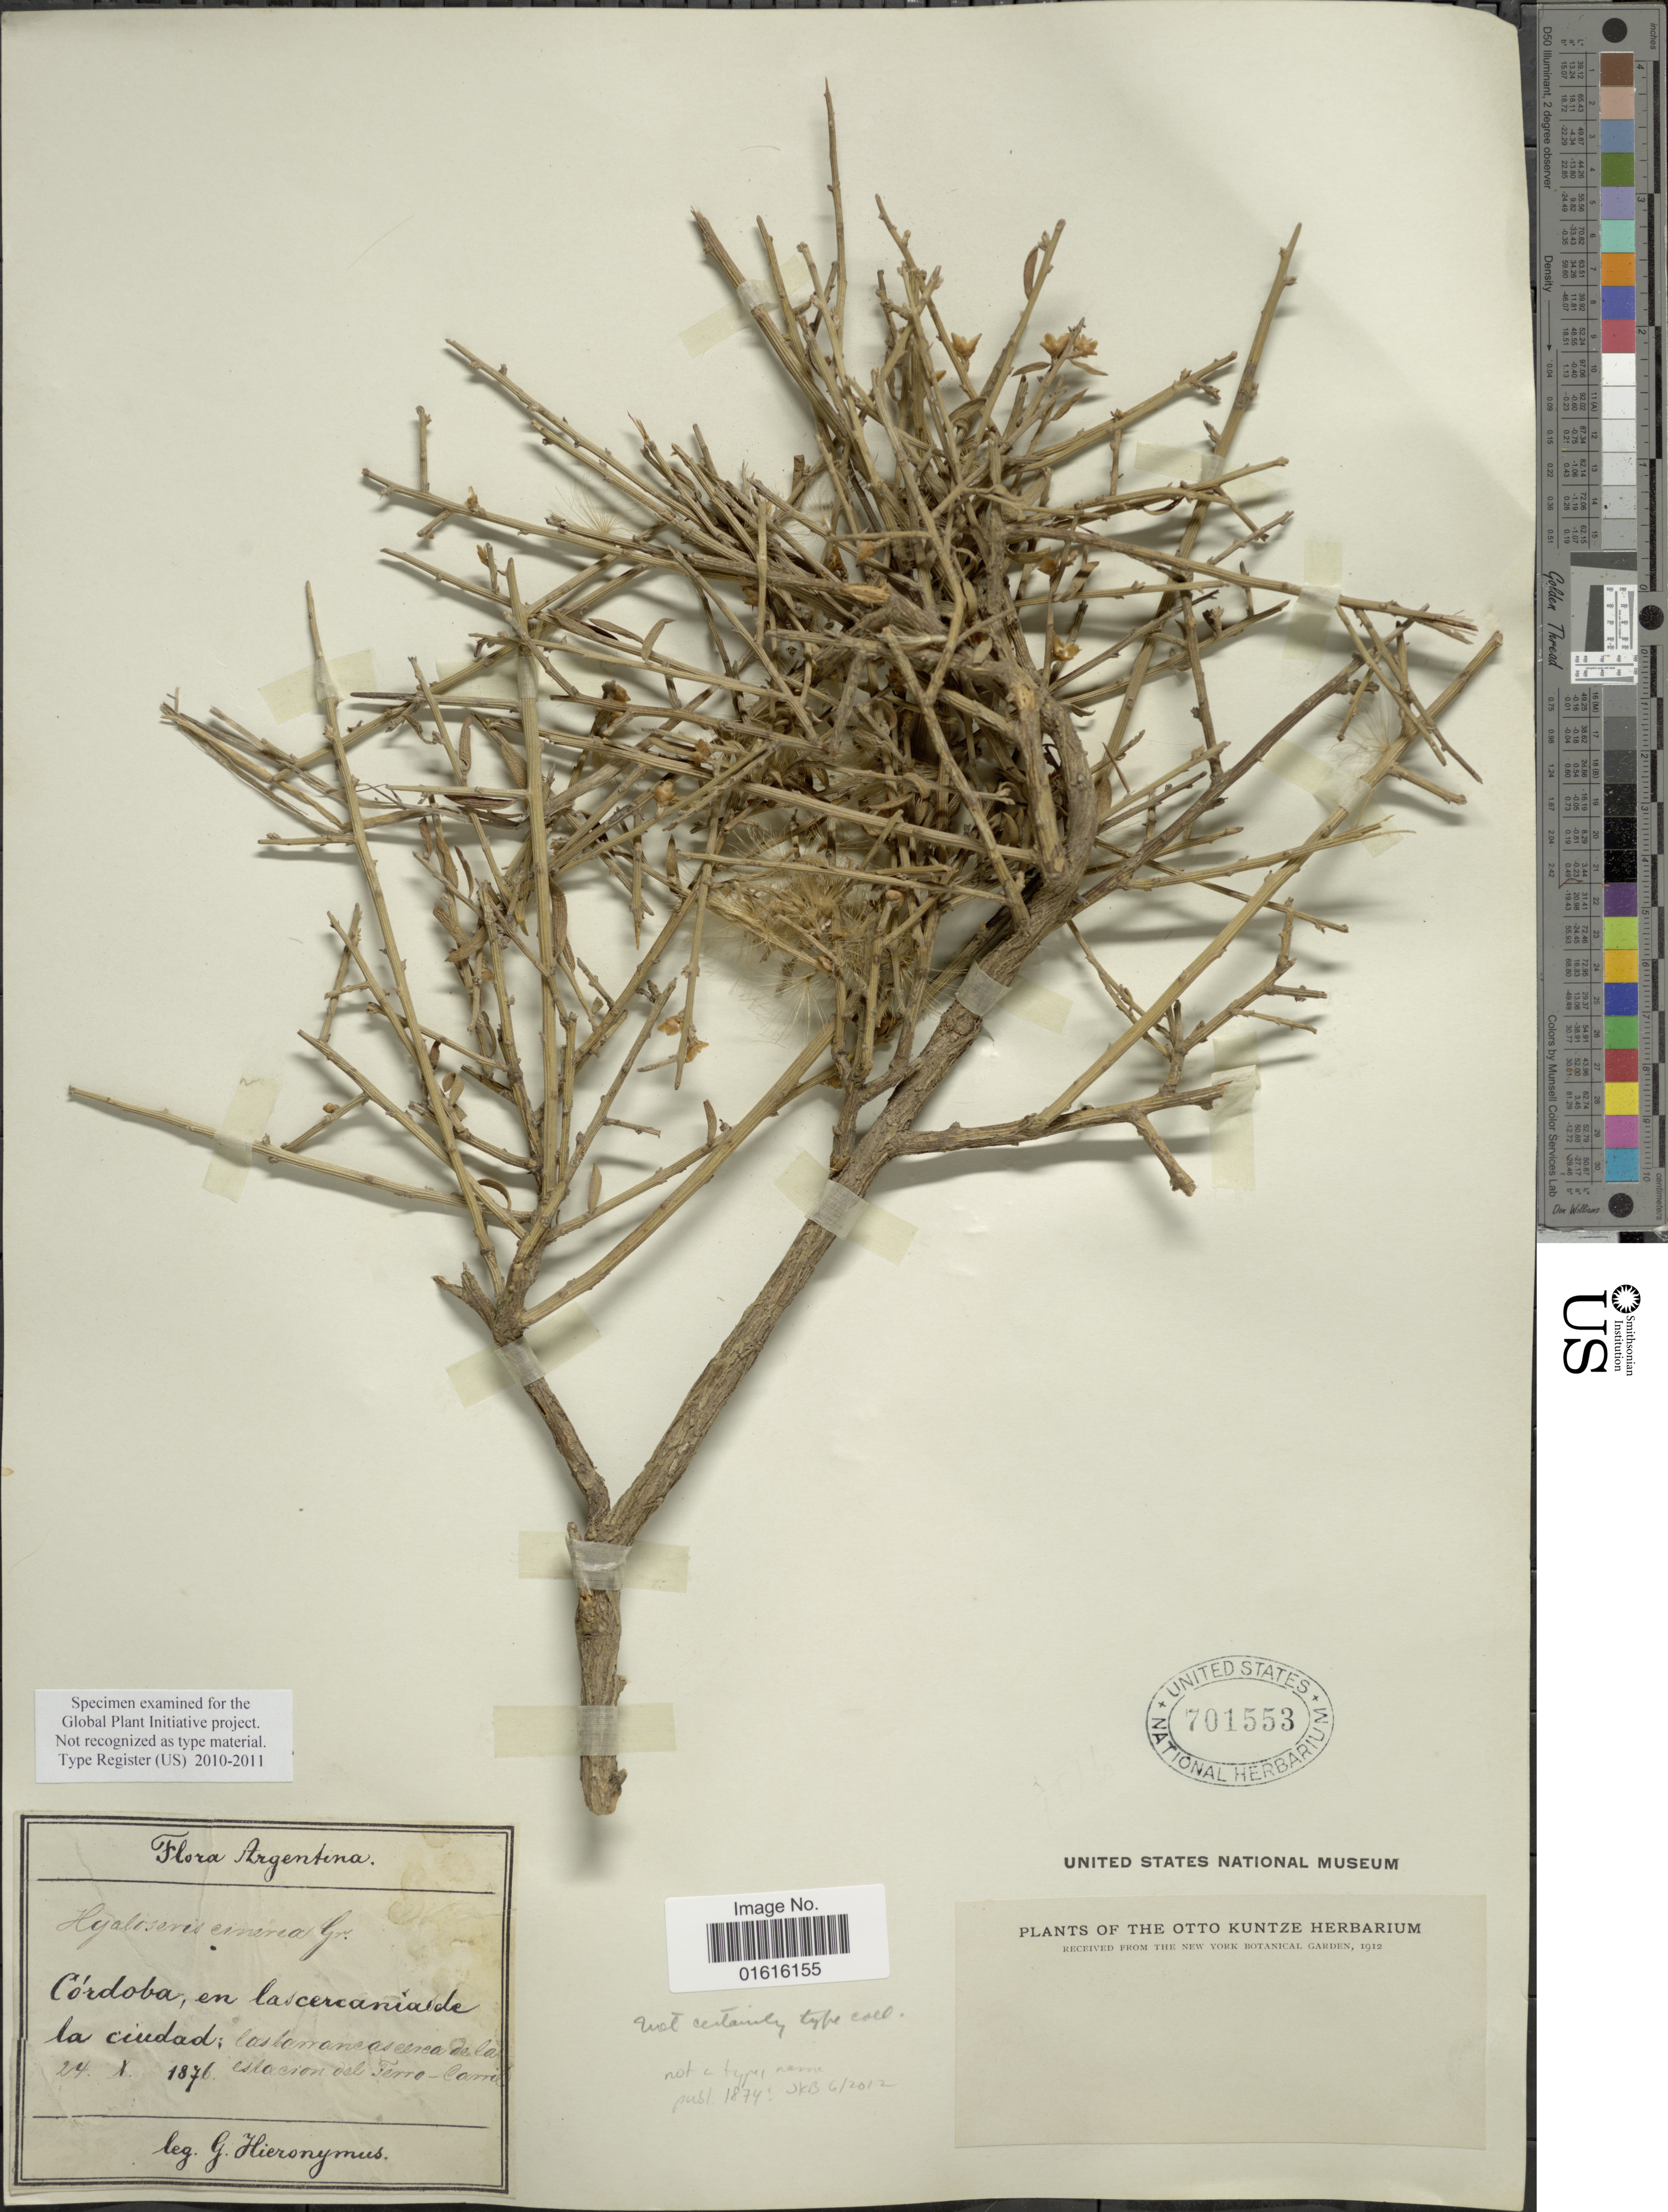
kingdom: Plantae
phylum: Tracheophyta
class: Magnoliopsida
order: Asterales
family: Asteraceae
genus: Hyaloseris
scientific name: Hyaloseris cinerea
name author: (Griseb.) Griseb.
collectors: G. H. Hieronymus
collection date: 1876-10-24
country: Argentina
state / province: Cordoba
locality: En las cerania de la ciudad: las barrancas cerea de las estacion del Ferro-Carril.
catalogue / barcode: US 701553